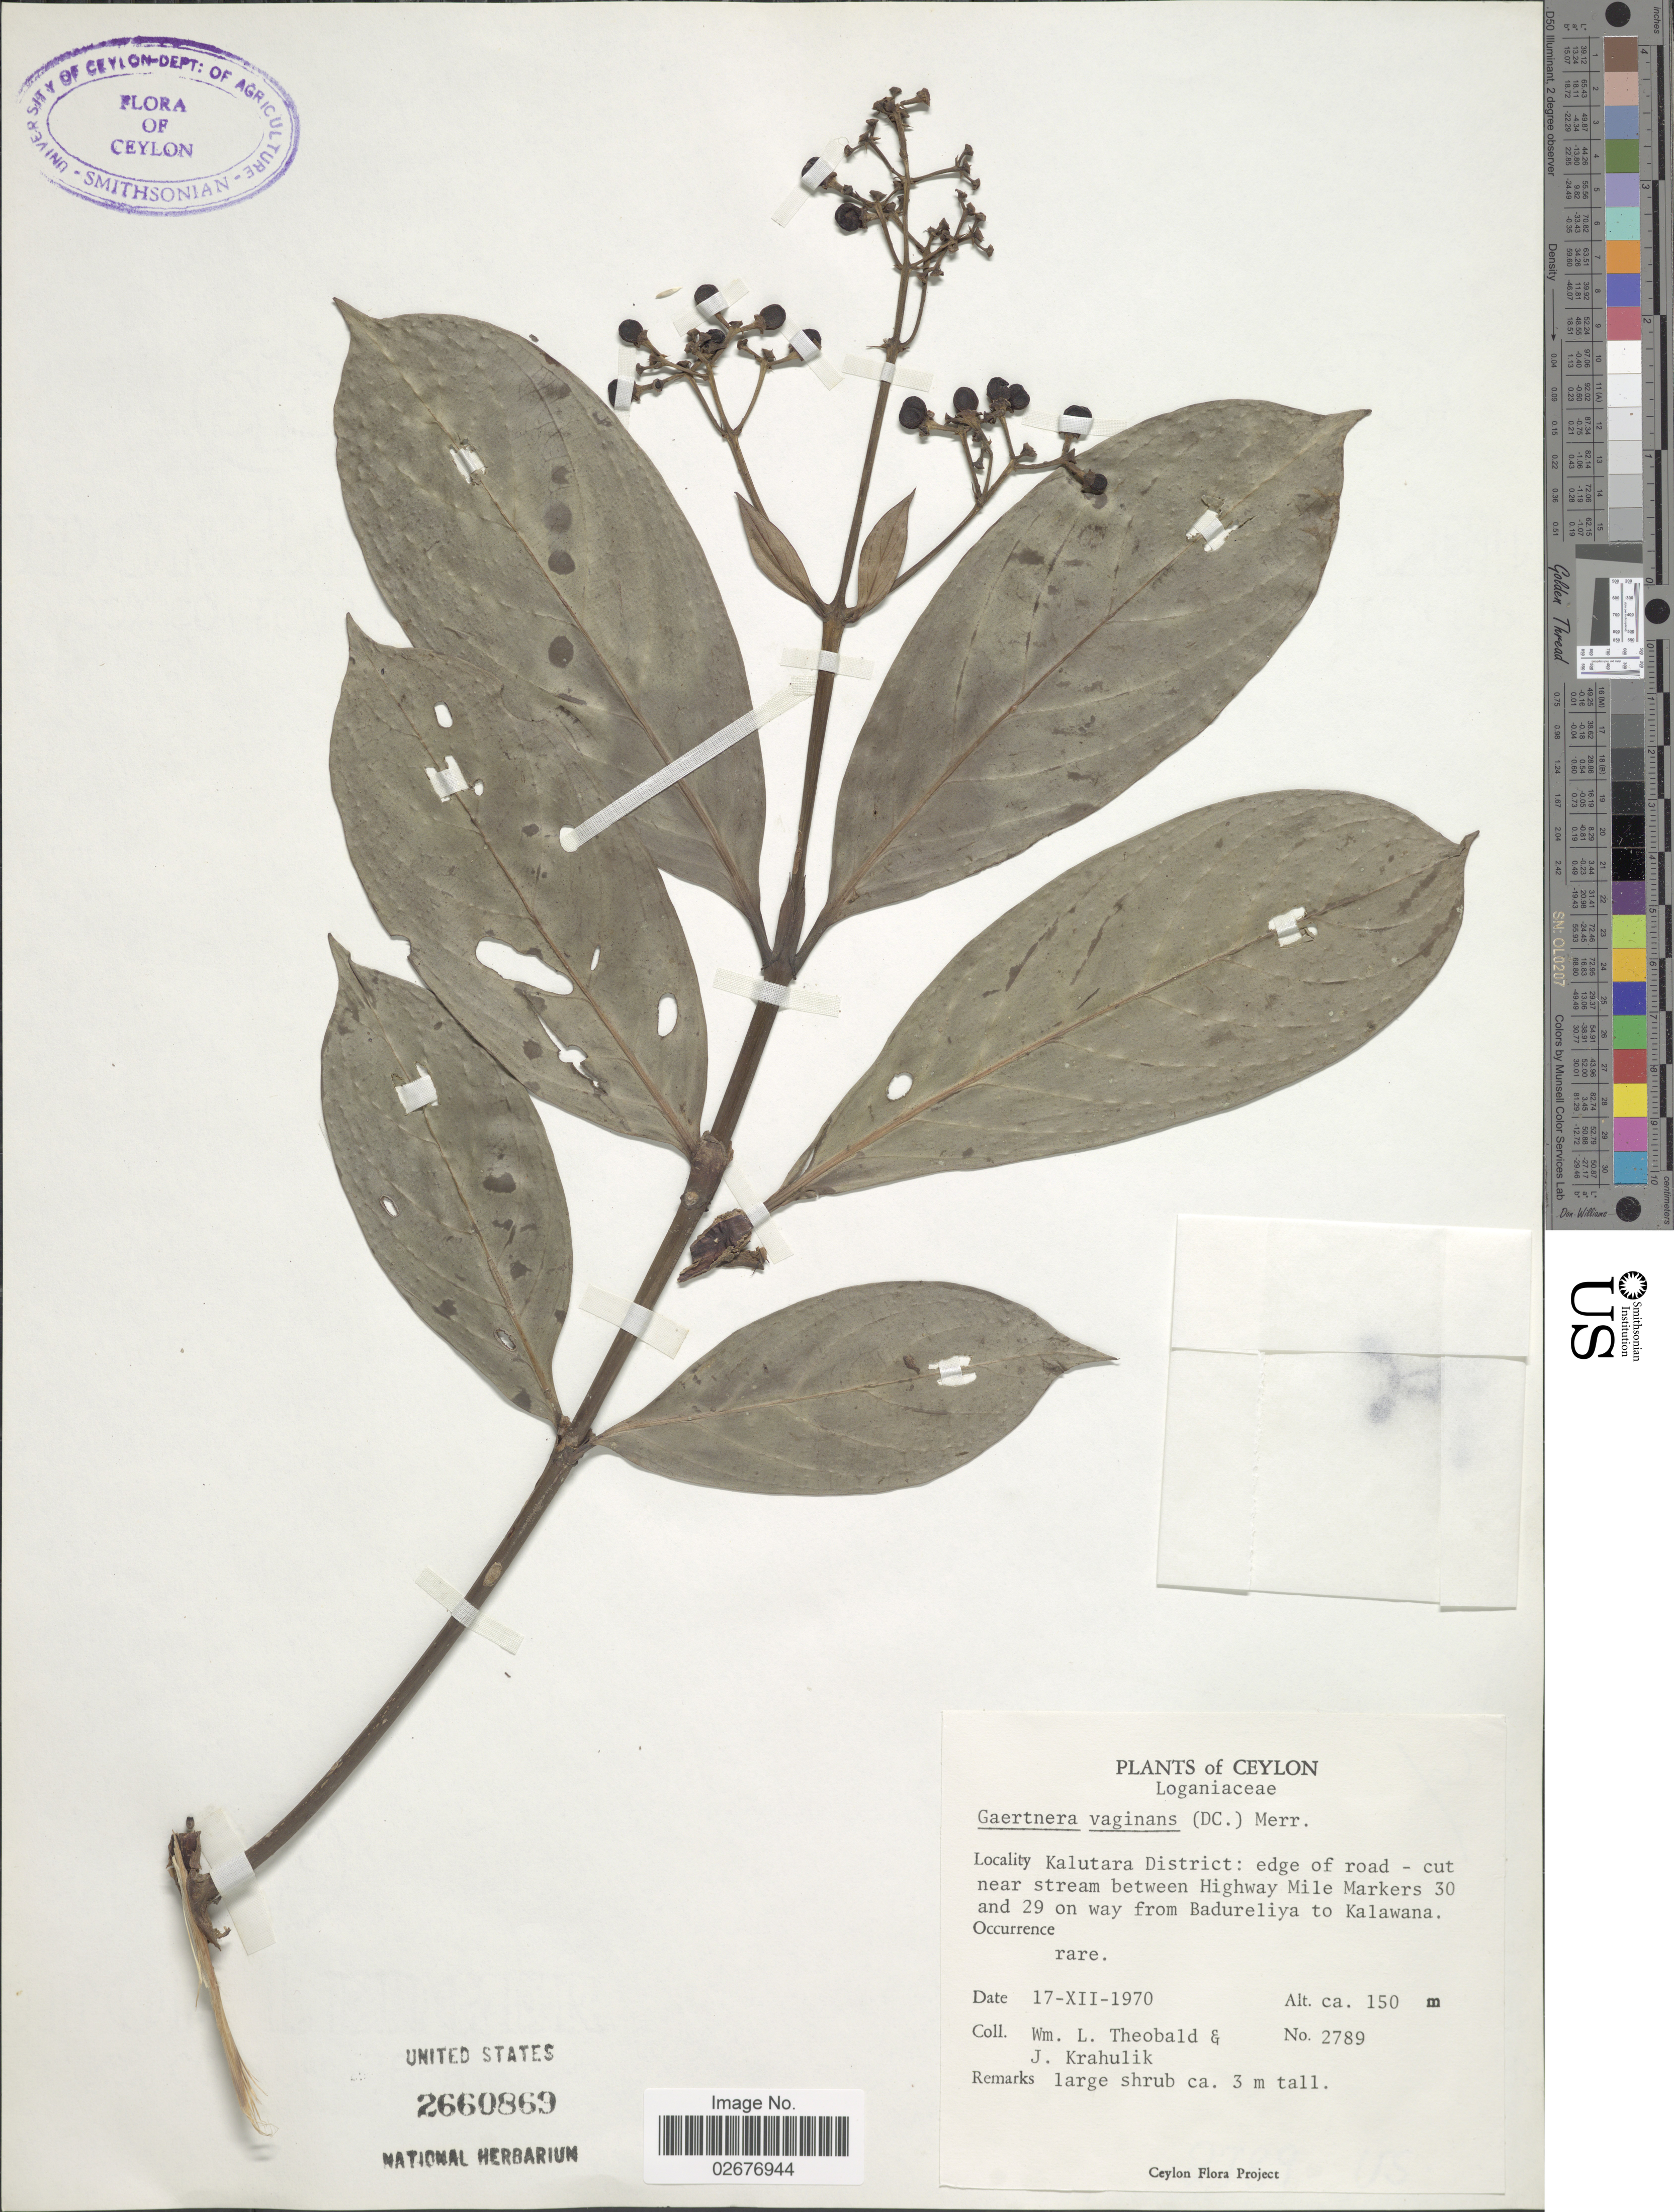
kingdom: Plantae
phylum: Tracheophyta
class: Magnoliopsida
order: Gentianales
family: Rubiaceae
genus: Gaertnera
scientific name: Gaertnera vaginans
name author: (DC.) Merr.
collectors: W. L. Theobald & J. Krahulik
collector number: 2789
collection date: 1970-12-17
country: Sri Lanka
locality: Ceylon, Kalutara District: edge of road, cut near stream between Highway Mile Markers 30 and 29 on way from Badureliya to Kalawana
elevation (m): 150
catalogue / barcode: US 2660869